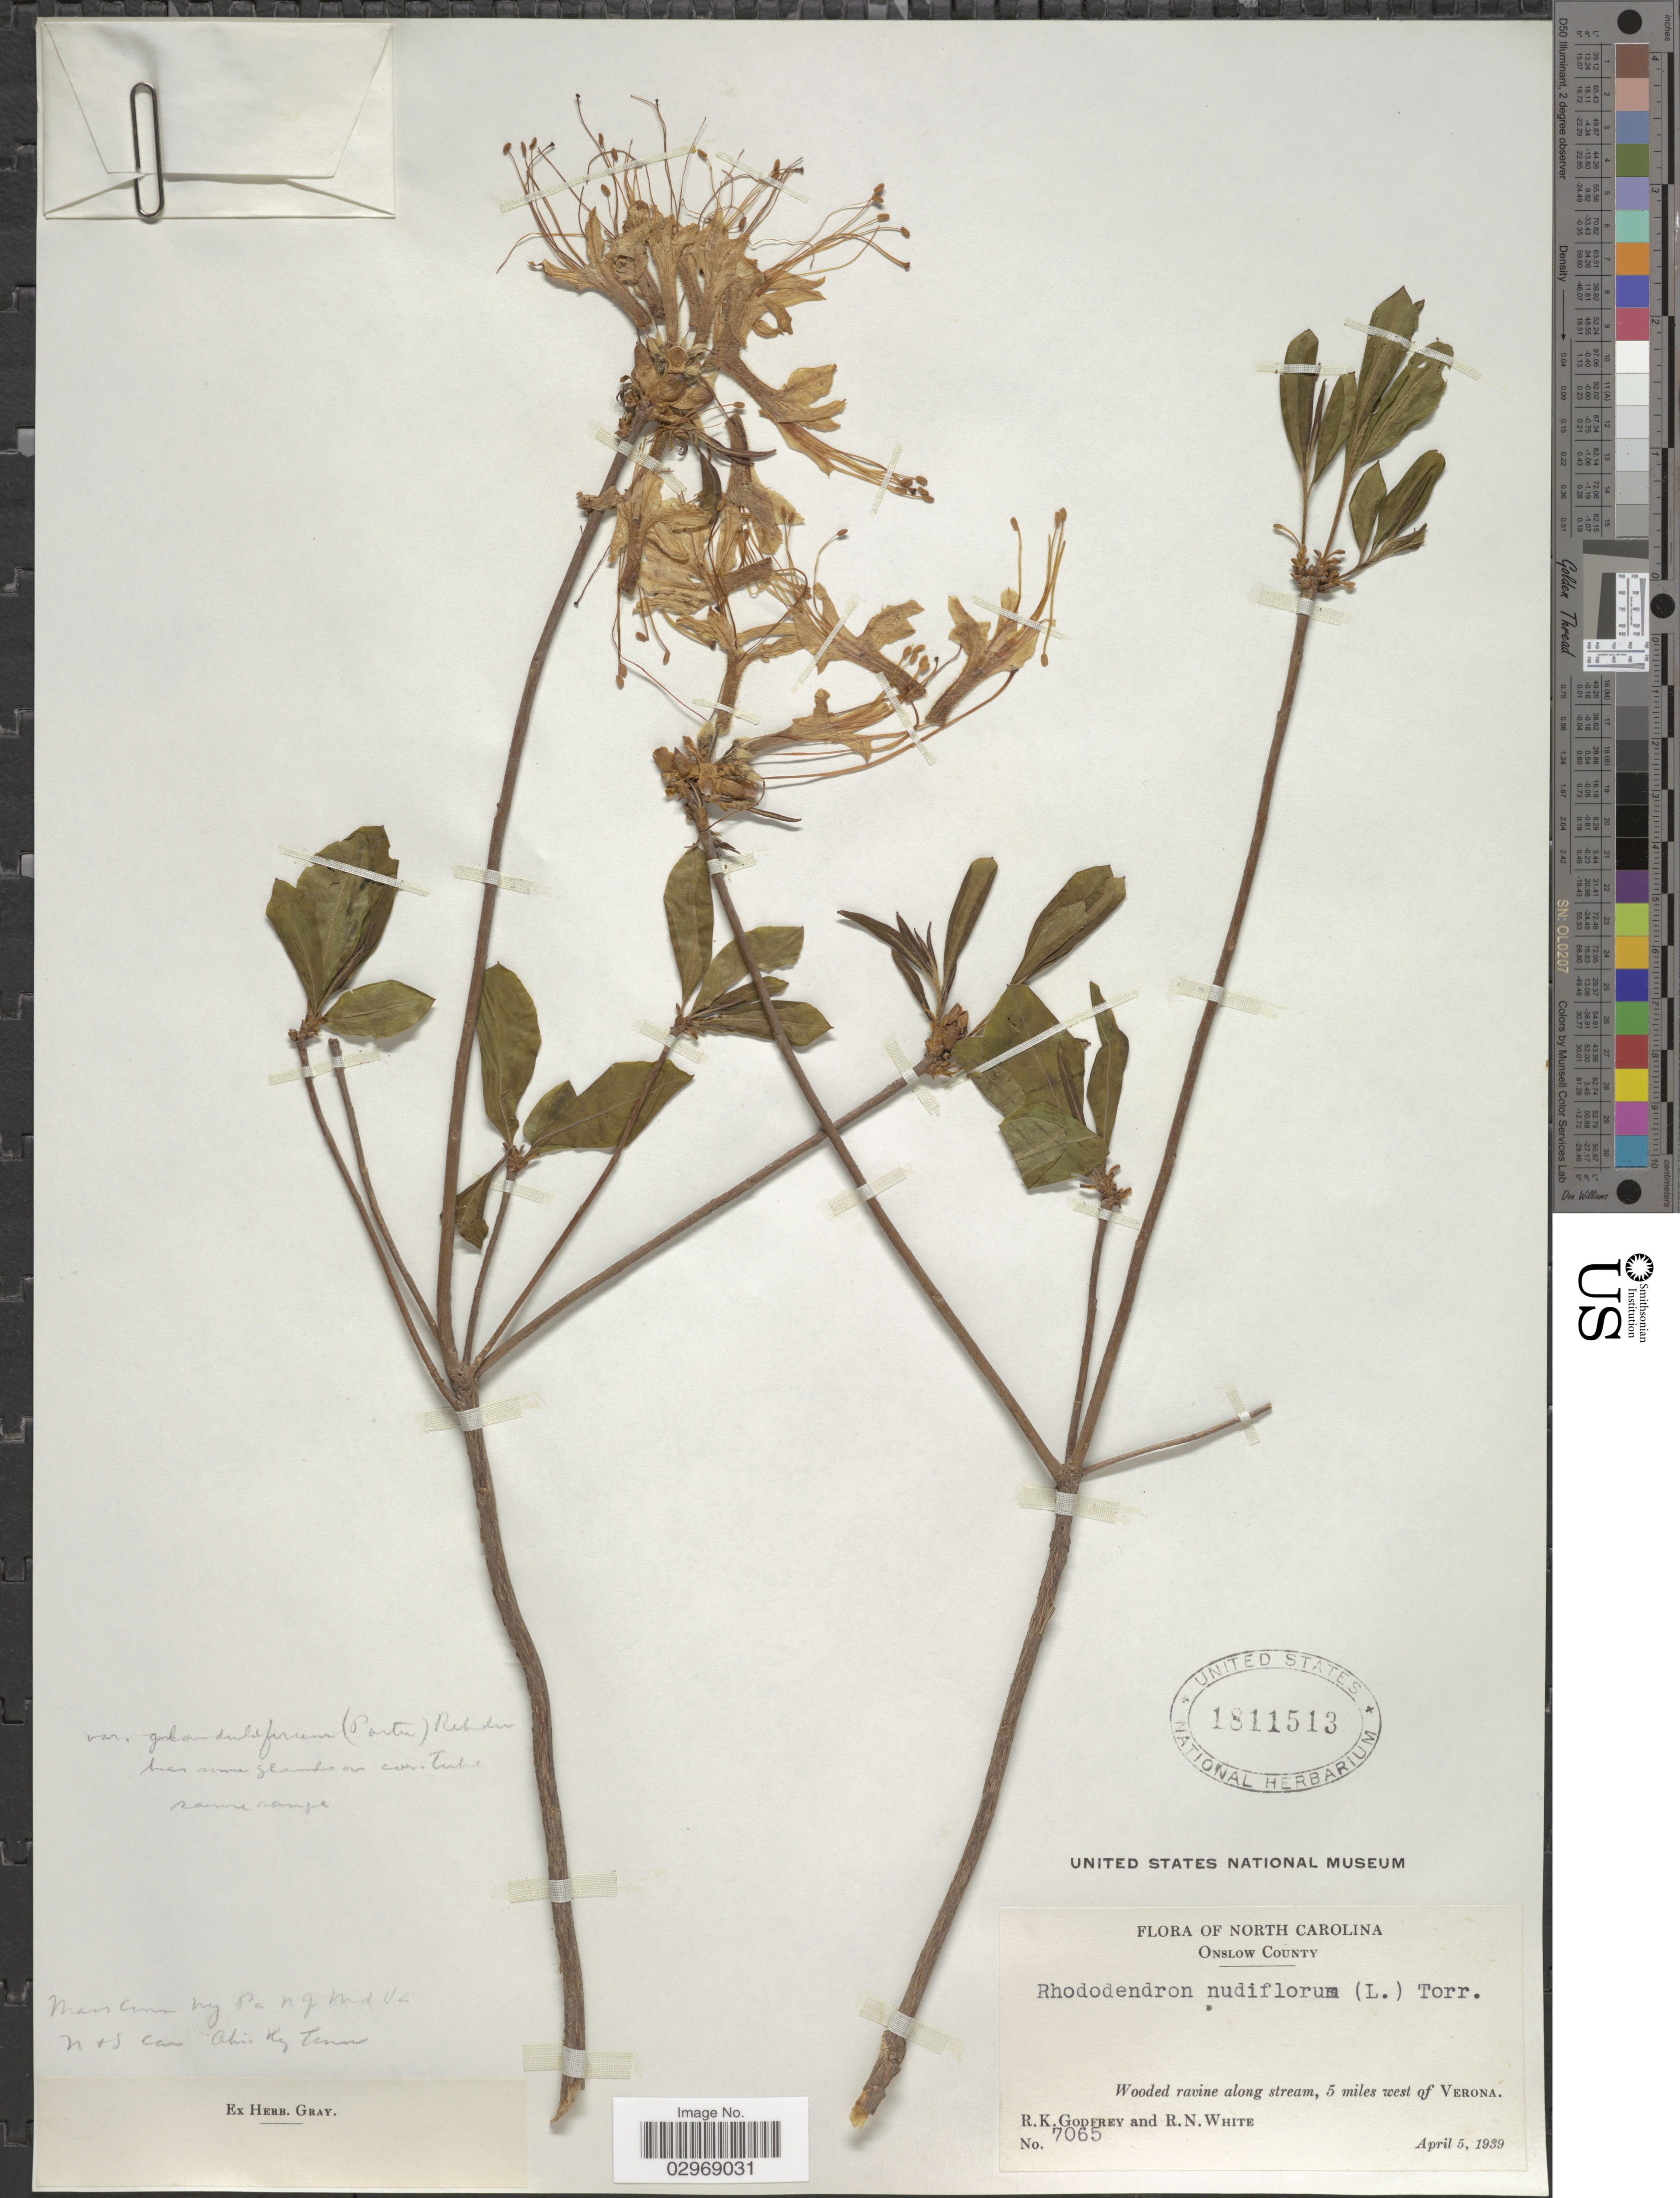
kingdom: Plantae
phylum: Tracheophyta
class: Magnoliopsida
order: Ericales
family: Ericaceae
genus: Rhododendron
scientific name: Rhododendron nudiflorum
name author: Torr.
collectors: R. K. Godfrey & R. N. White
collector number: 7065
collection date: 1939-04-05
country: United States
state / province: North Carolina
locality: Onslow County. Wooded ravine along stream, 5 miles west of Verona.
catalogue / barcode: US 1811513